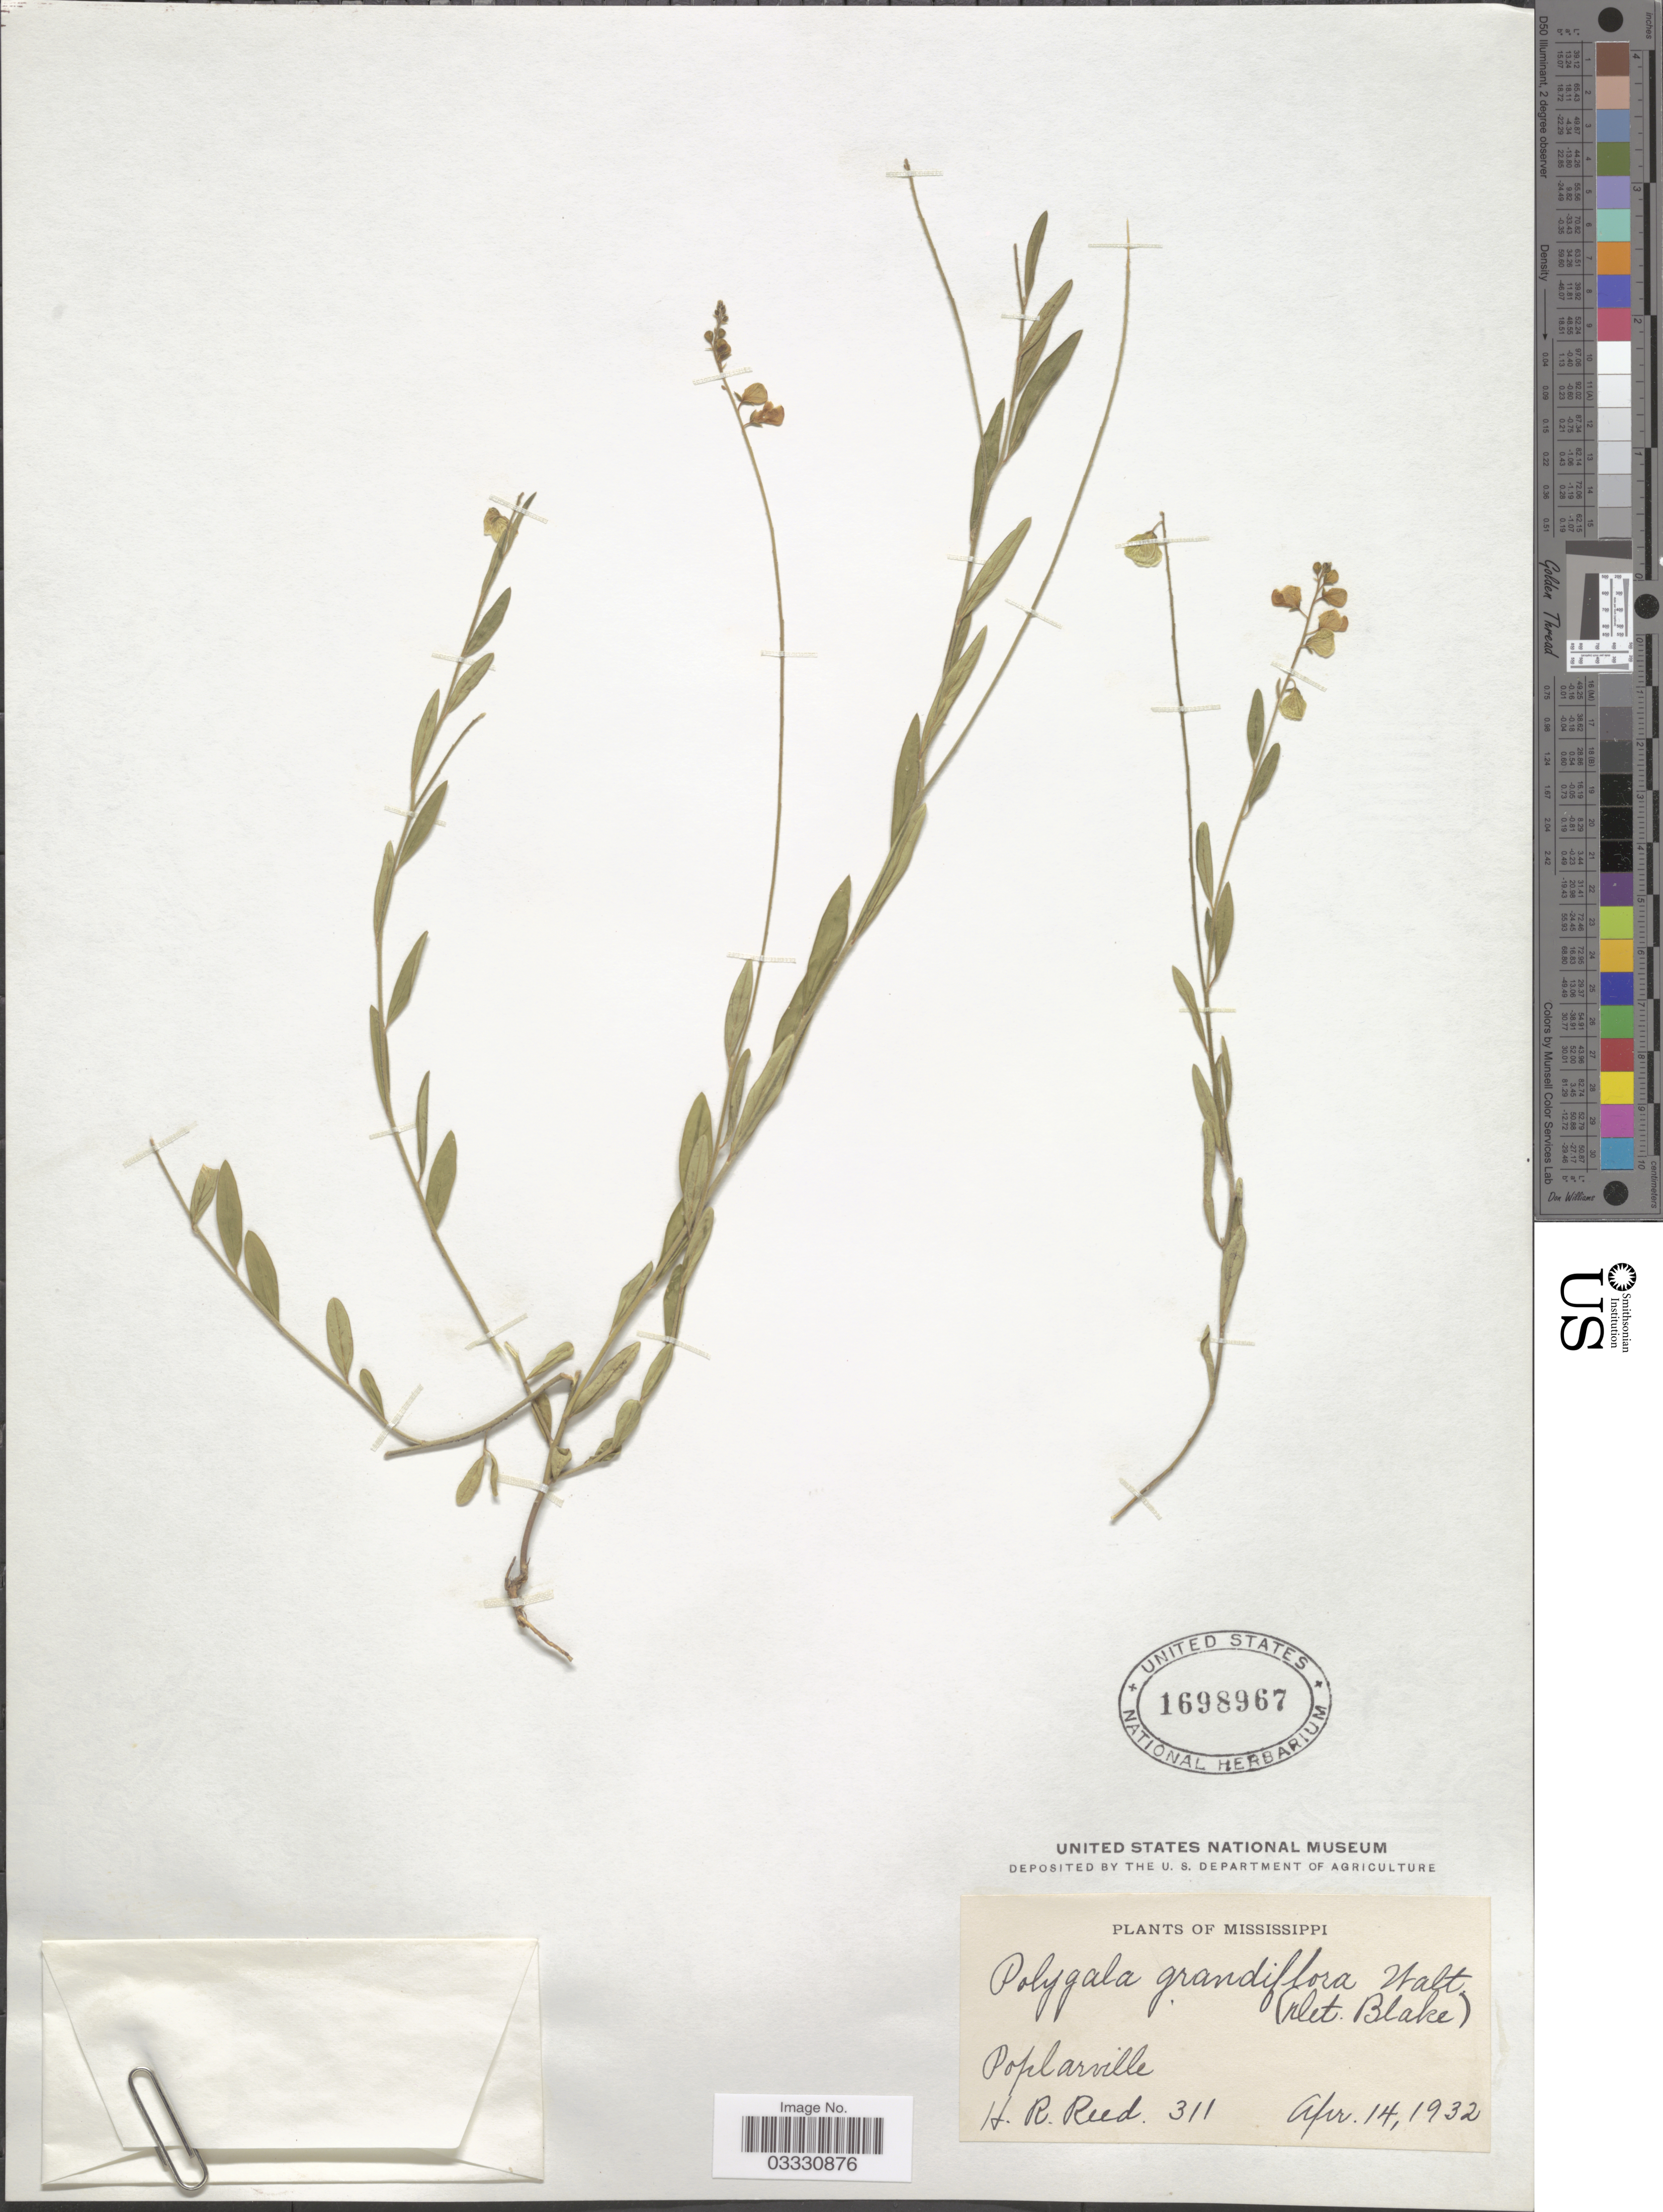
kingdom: Plantae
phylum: Tracheophyta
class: Magnoliopsida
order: Fabales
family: Polygalaceae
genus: Asemeia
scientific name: Asemeia grandiflora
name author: (Walter) Small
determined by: Strong, Mark T., (BOT), Smithsonian Institution - National Museum of Natural History (UNITED STATES)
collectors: H. Reed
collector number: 311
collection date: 1932-04-14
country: United States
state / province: Mississippi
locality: Poplarville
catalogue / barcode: US 1698967